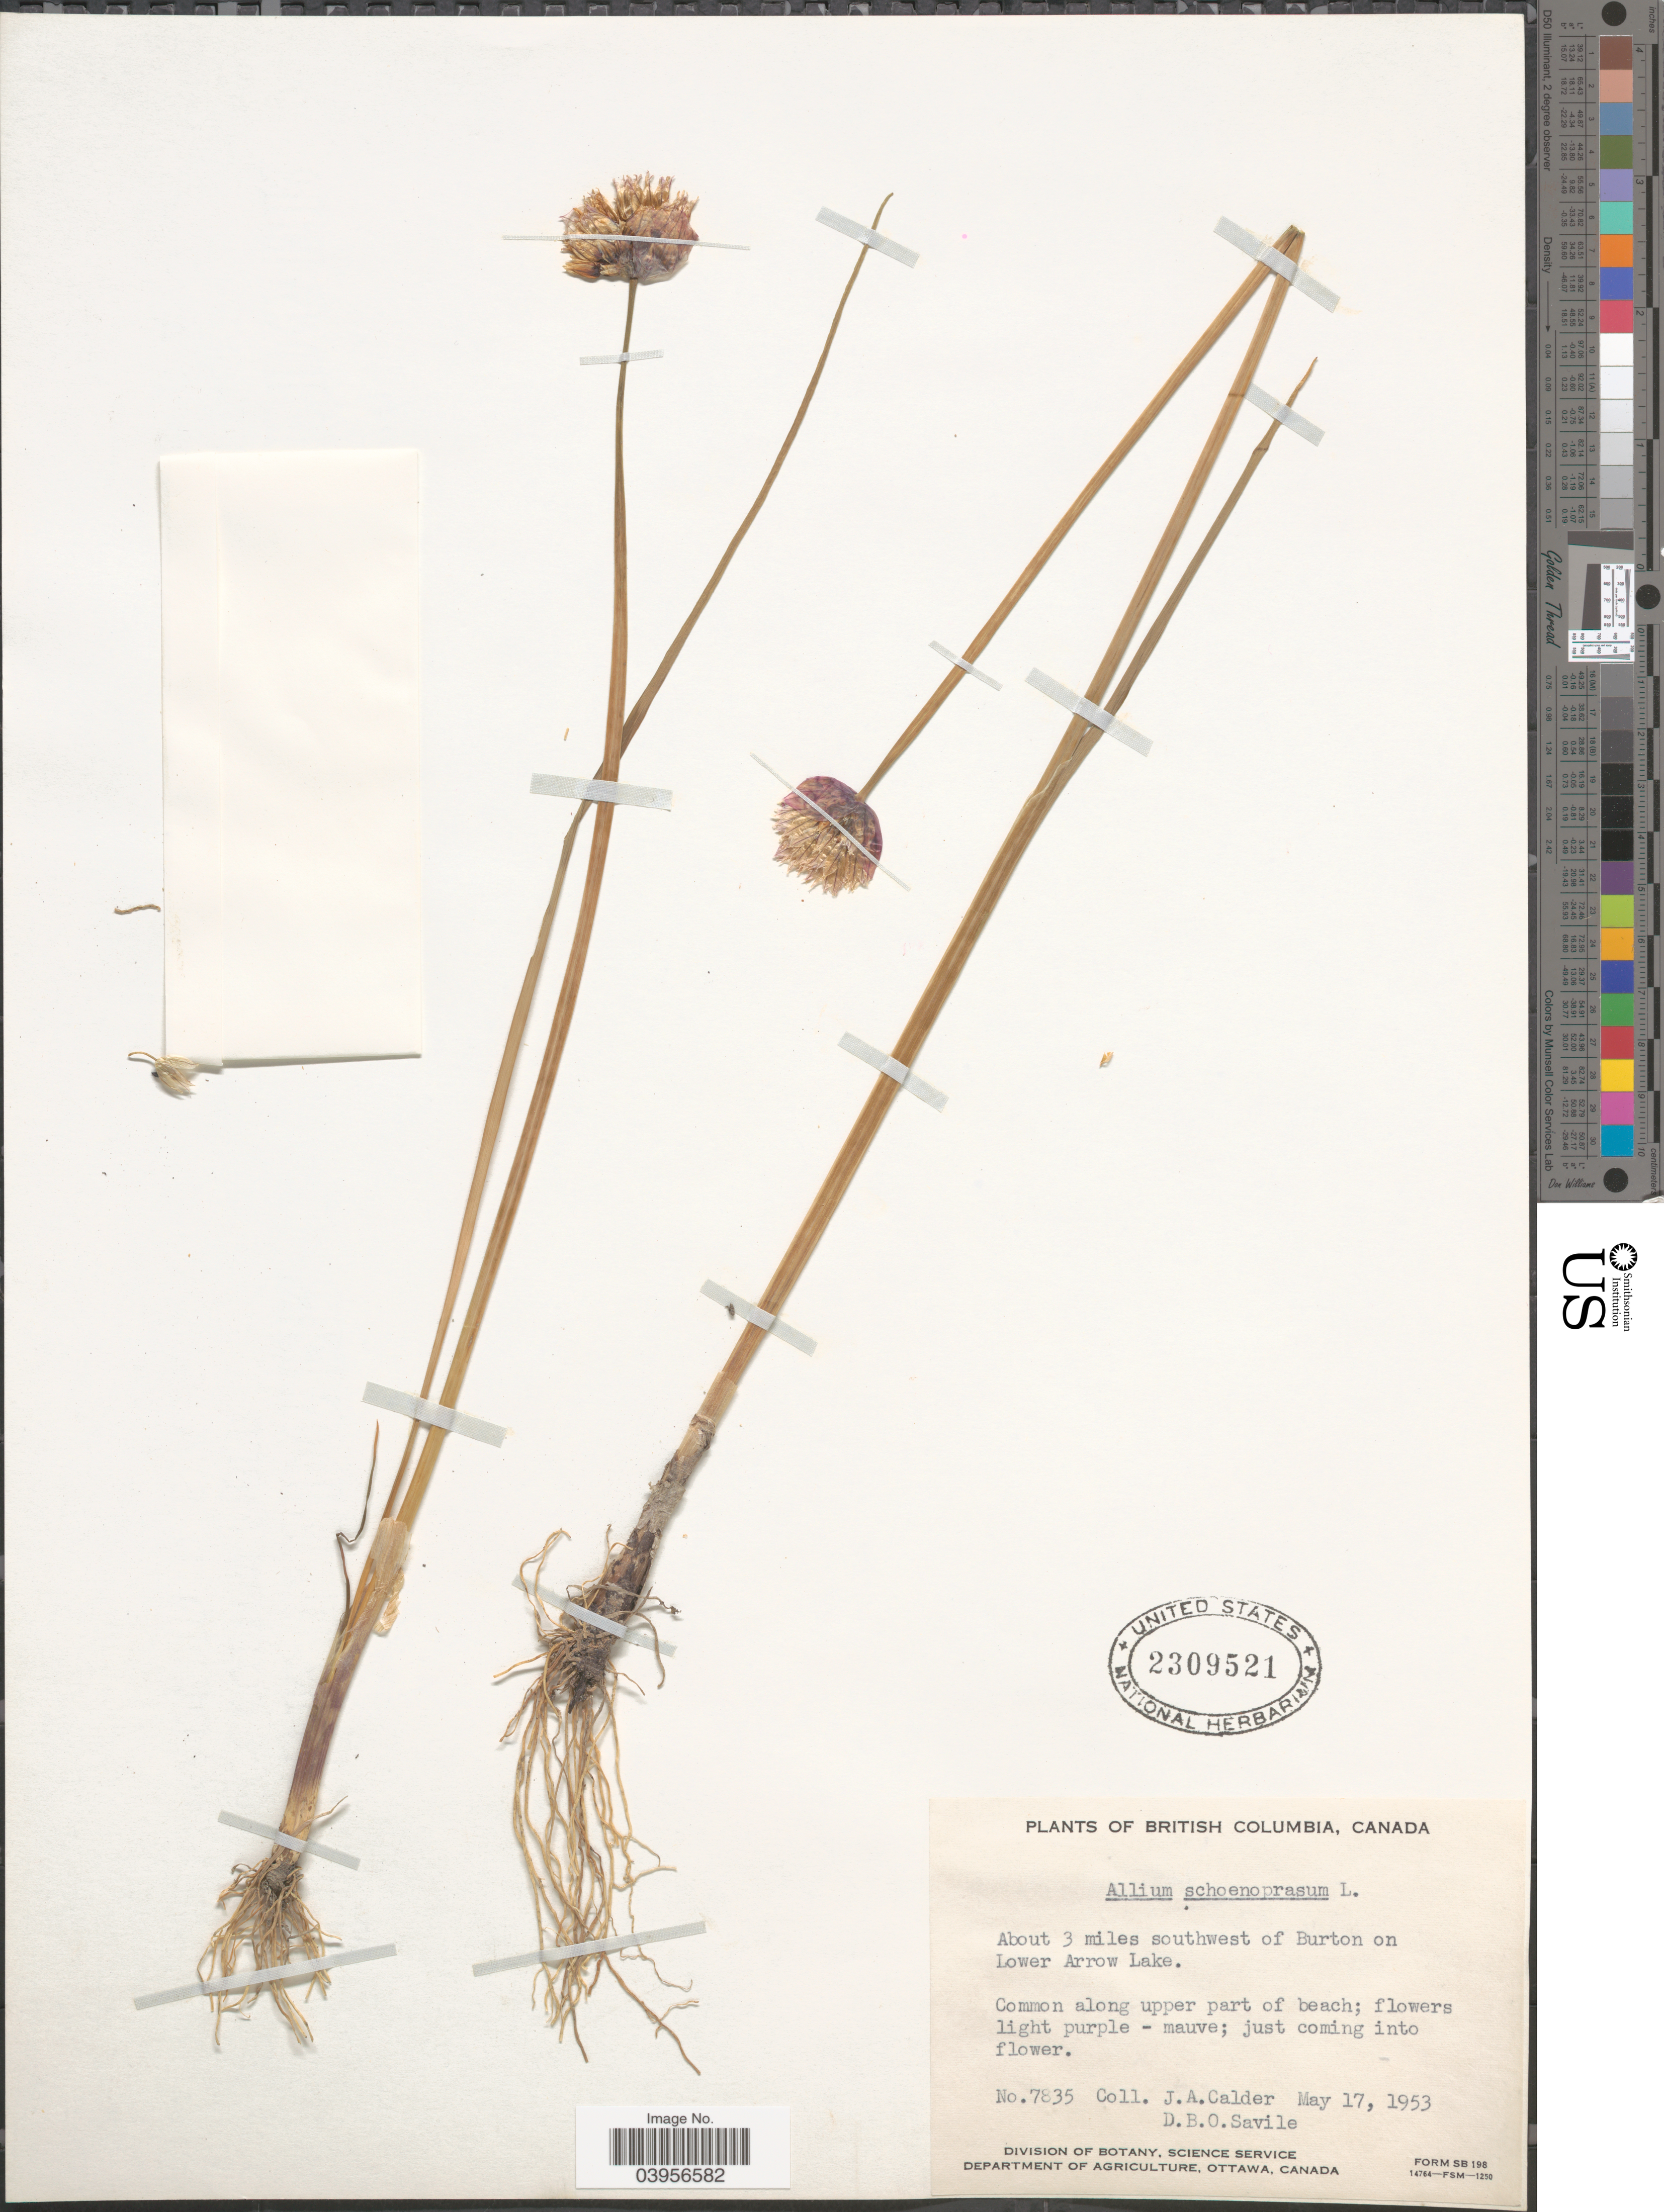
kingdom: Plantae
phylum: Tracheophyta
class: Liliopsida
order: Asparagales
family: Amaryllidaceae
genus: Allium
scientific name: Allium schoenoprasum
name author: L.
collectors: J. A. Calder & D. Savile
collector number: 7835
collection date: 1953-05-17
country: Canada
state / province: British Columbia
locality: About 3 miles southwest of Burton on Lower Arrow Lake.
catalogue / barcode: US 2309521